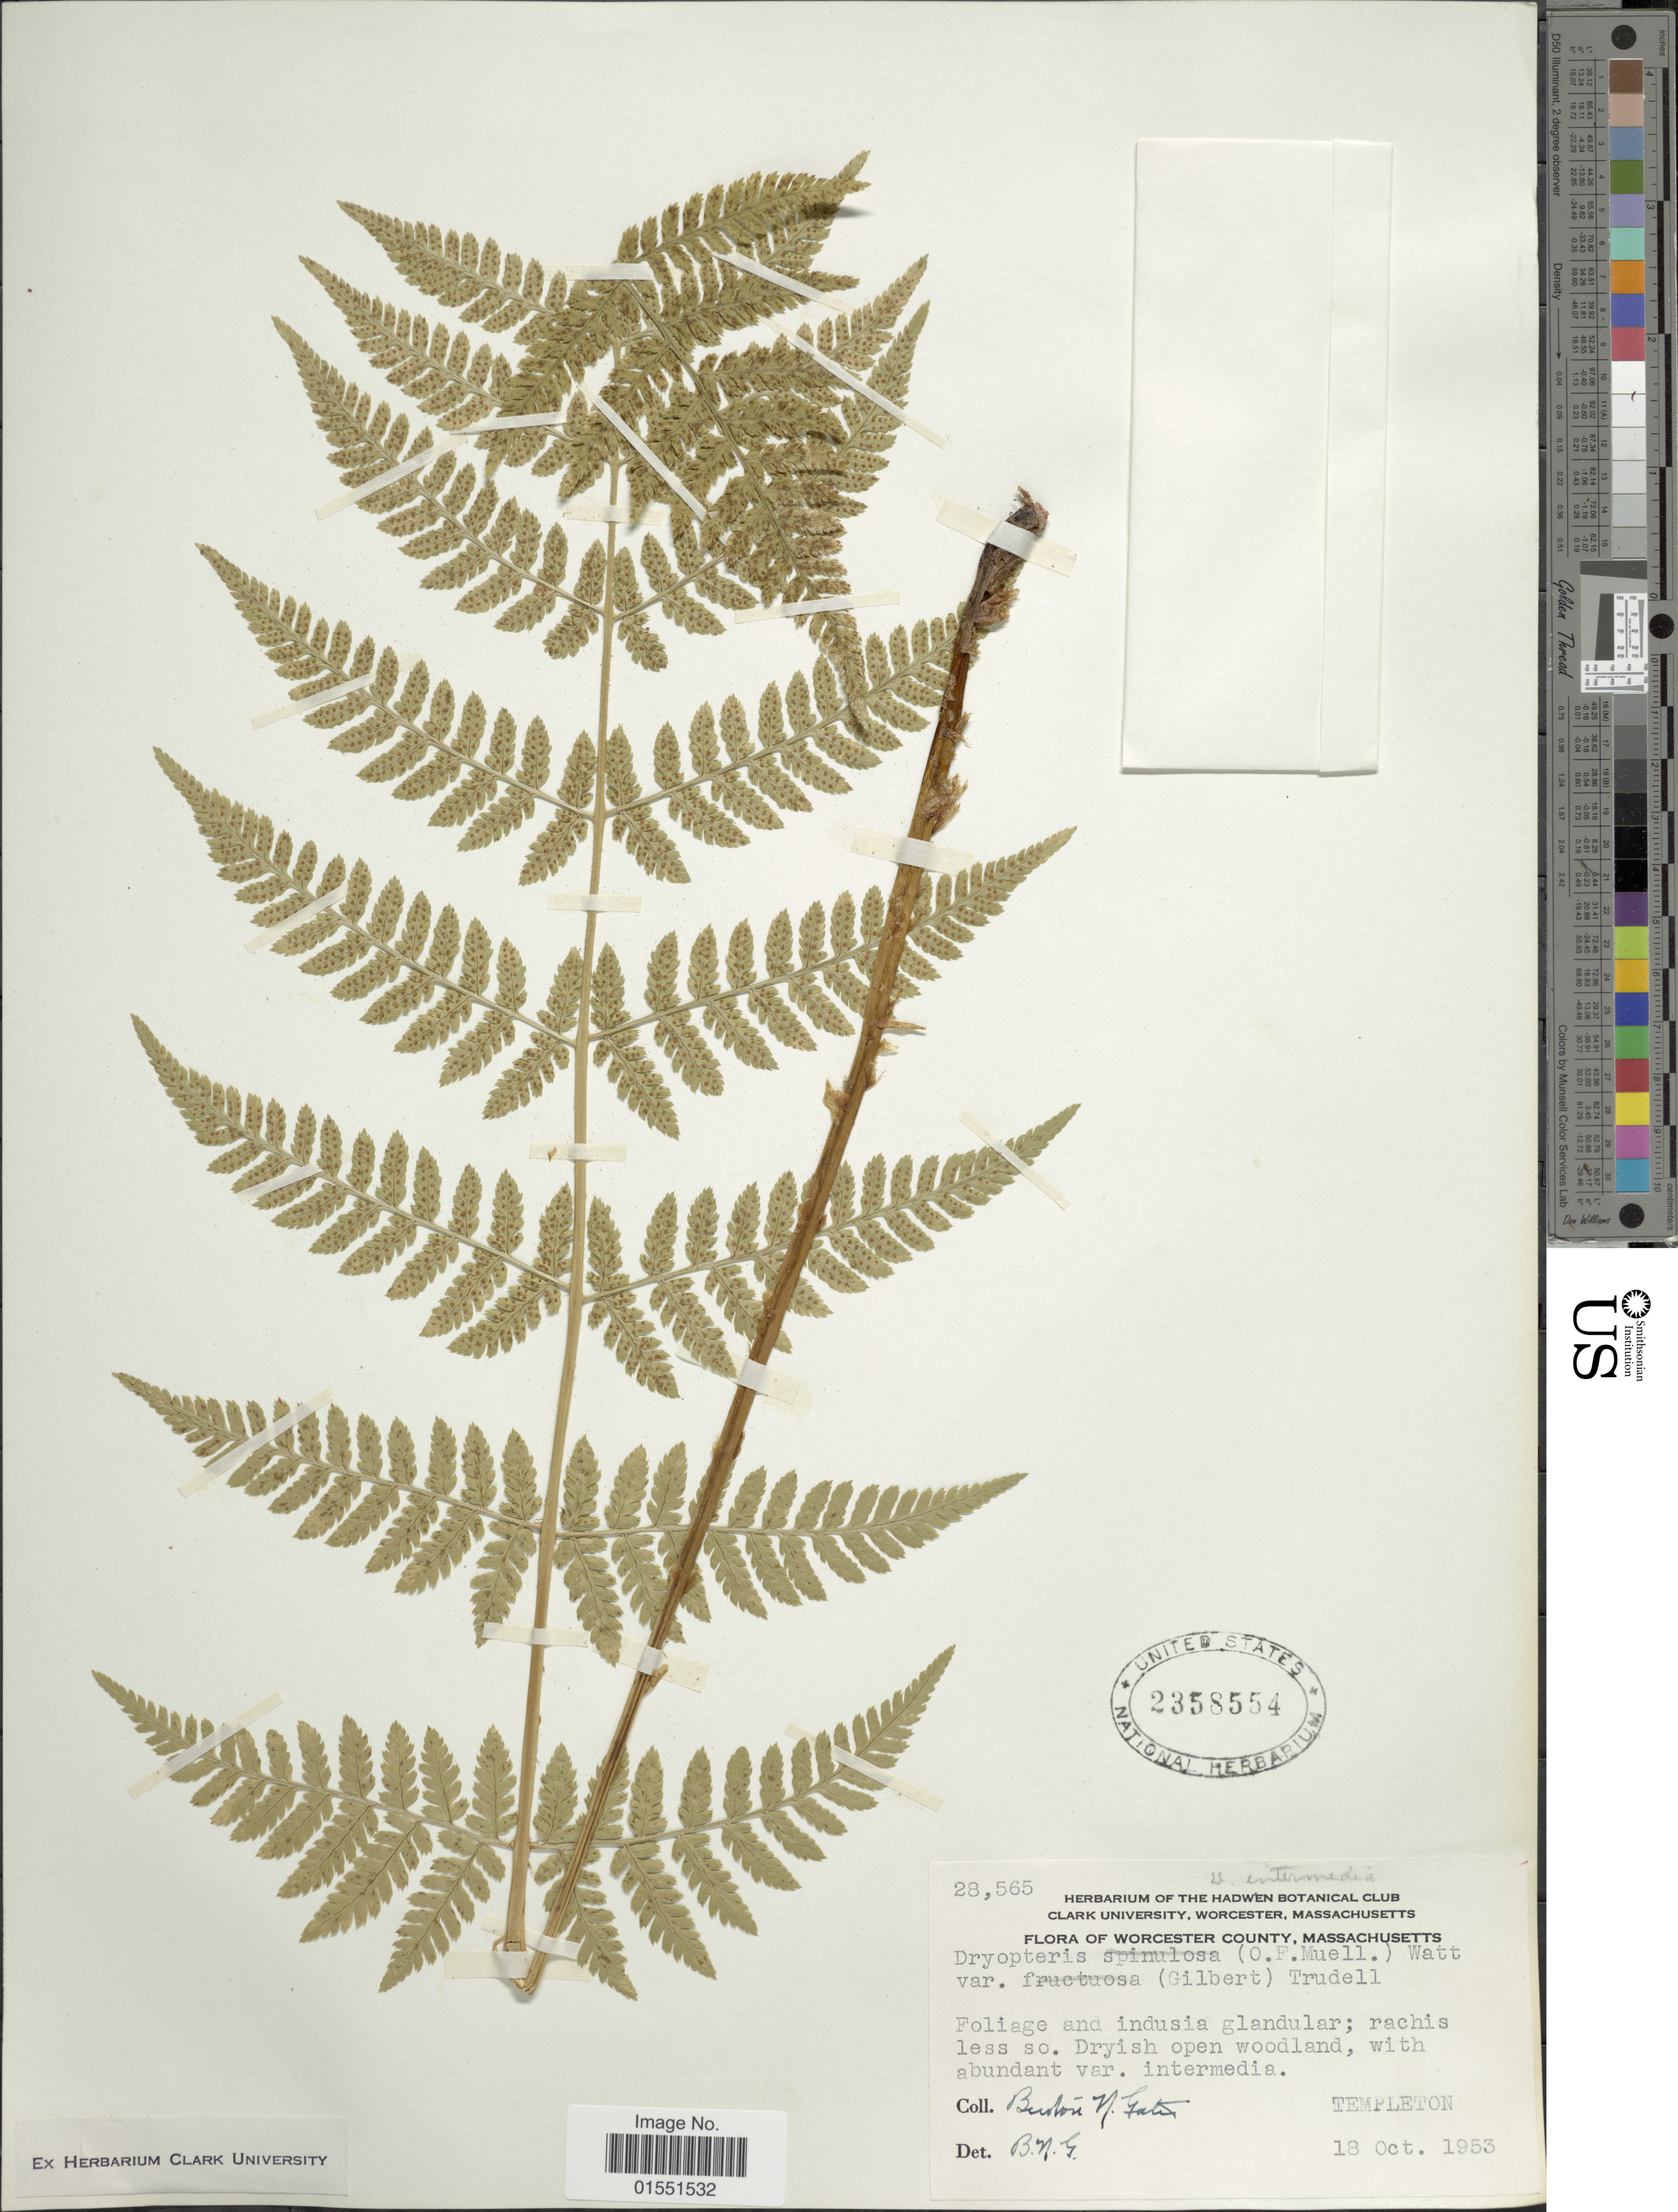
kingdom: Plantae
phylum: Tracheophyta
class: Polypodiopsida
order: Polypodiales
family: Dryopteridaceae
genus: Dryopteris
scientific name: Dryopteris intermedia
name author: (Muhl.) A. Gray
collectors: B. N. Gates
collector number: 28565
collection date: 1953-10-18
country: United States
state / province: Massachusetts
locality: Worcester County, Templeton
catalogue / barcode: US 2358554